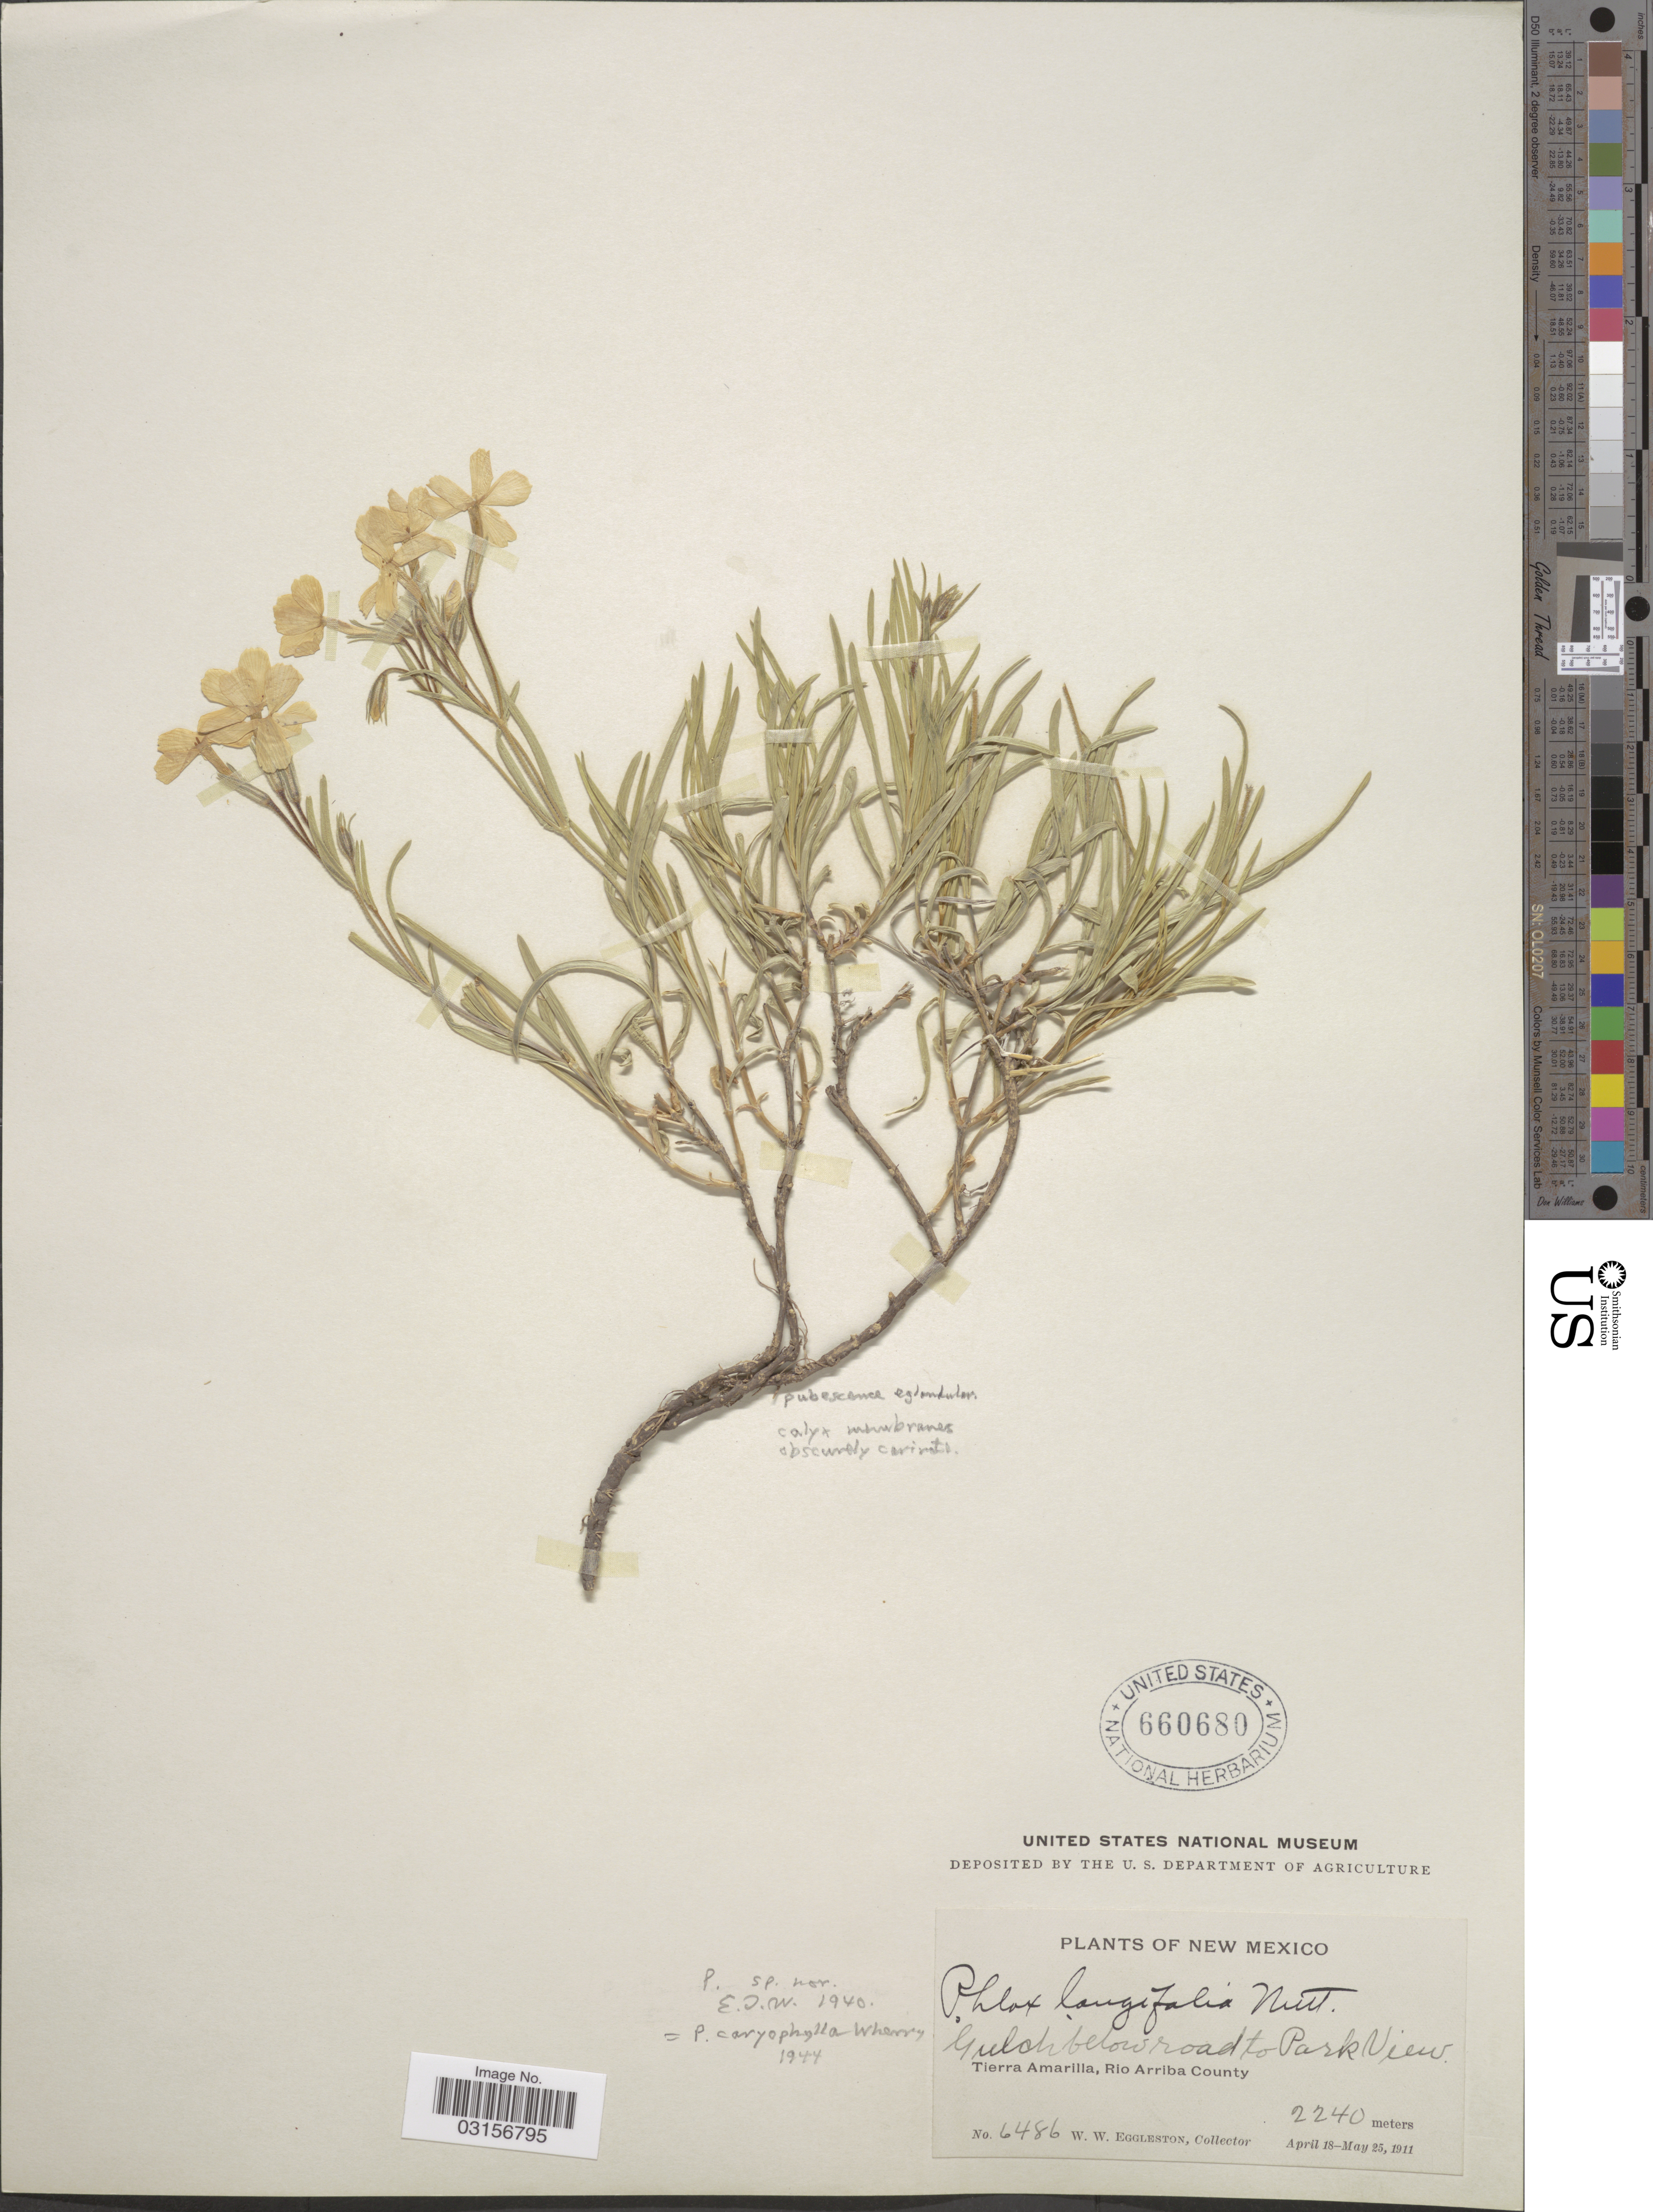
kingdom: Plantae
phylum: Tracheophyta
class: Magnoliopsida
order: Ericales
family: Polemoniaceae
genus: Phlox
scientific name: Phlox caryophylla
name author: Wherry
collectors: W. W. Eggleston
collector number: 6486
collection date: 1911-04-18/1911-05-25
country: United States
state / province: New Mexico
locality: Gulch below road to Park View, Tierra Amarilla, Rio Arriba County.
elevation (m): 2240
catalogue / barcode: US 660680